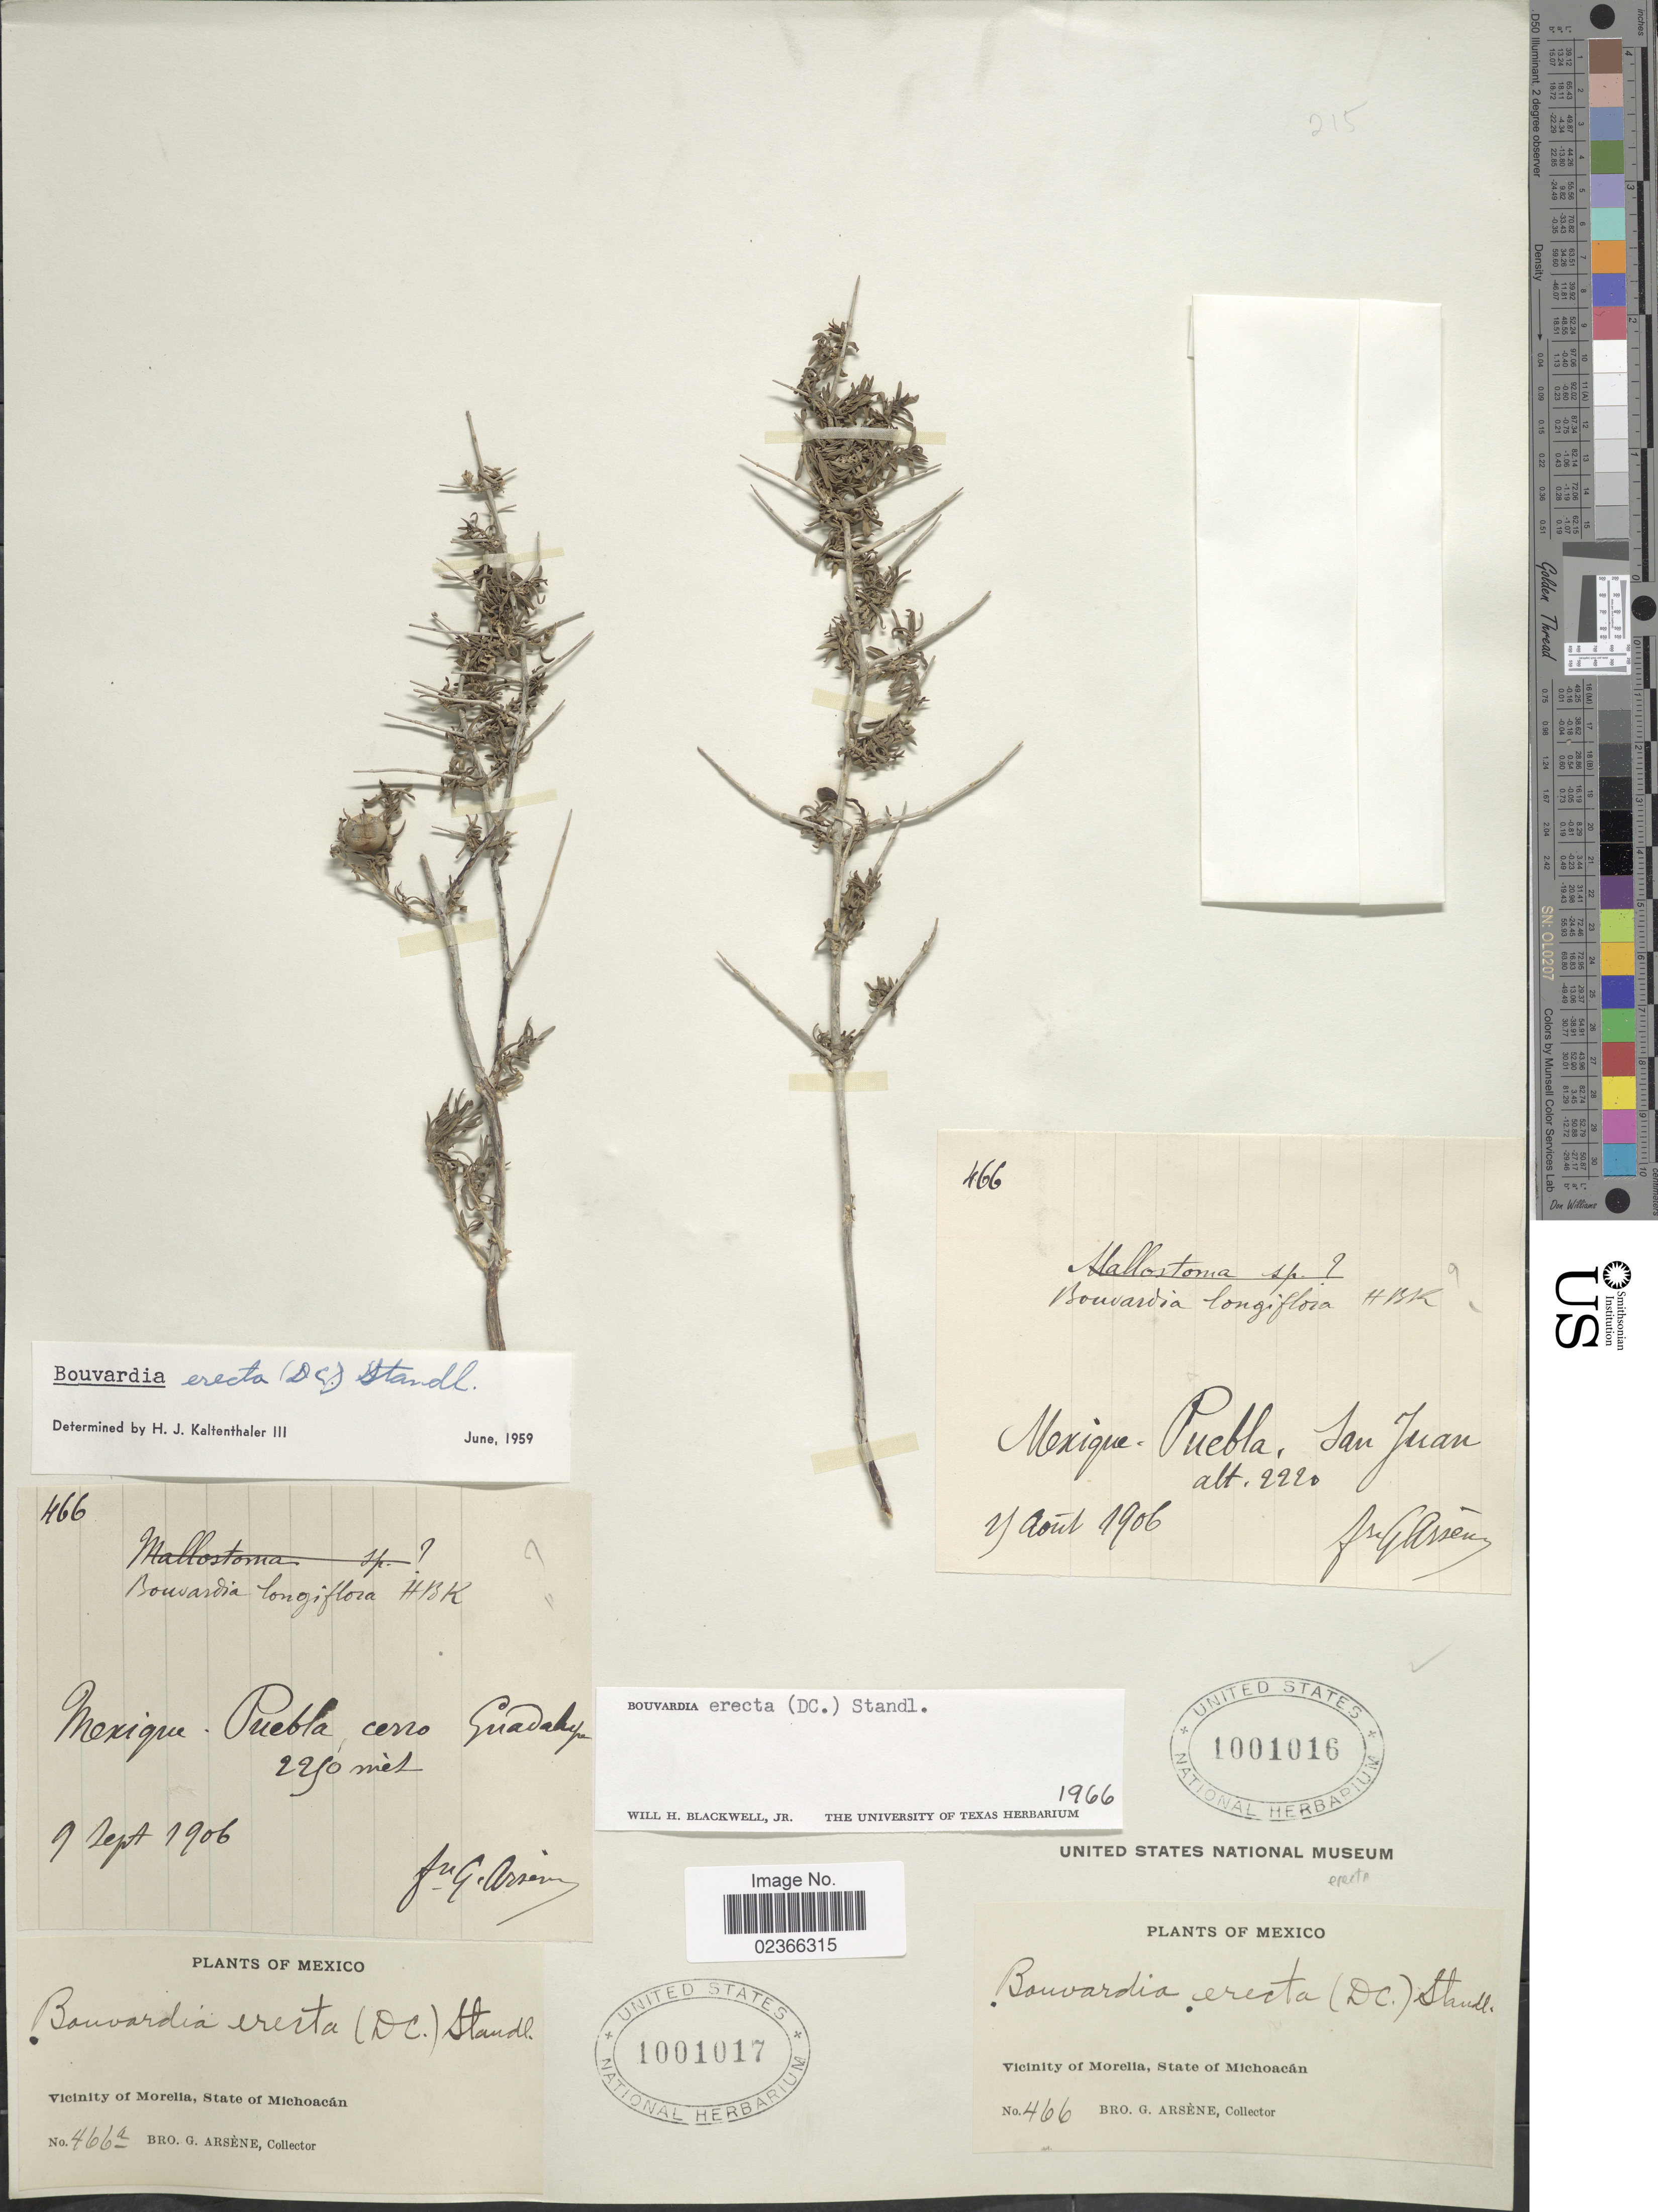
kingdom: Plantae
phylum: Tracheophyta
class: Magnoliopsida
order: Gentianales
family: Rubiaceae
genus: Bouvardia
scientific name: Bouvardia erecta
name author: (DC.) Standl.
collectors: Bro. G. Arsène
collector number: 466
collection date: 1906-08-25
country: Mexico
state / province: Puebla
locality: Mexique. Puebla. San Juan.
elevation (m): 2220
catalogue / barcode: US 1001016-2